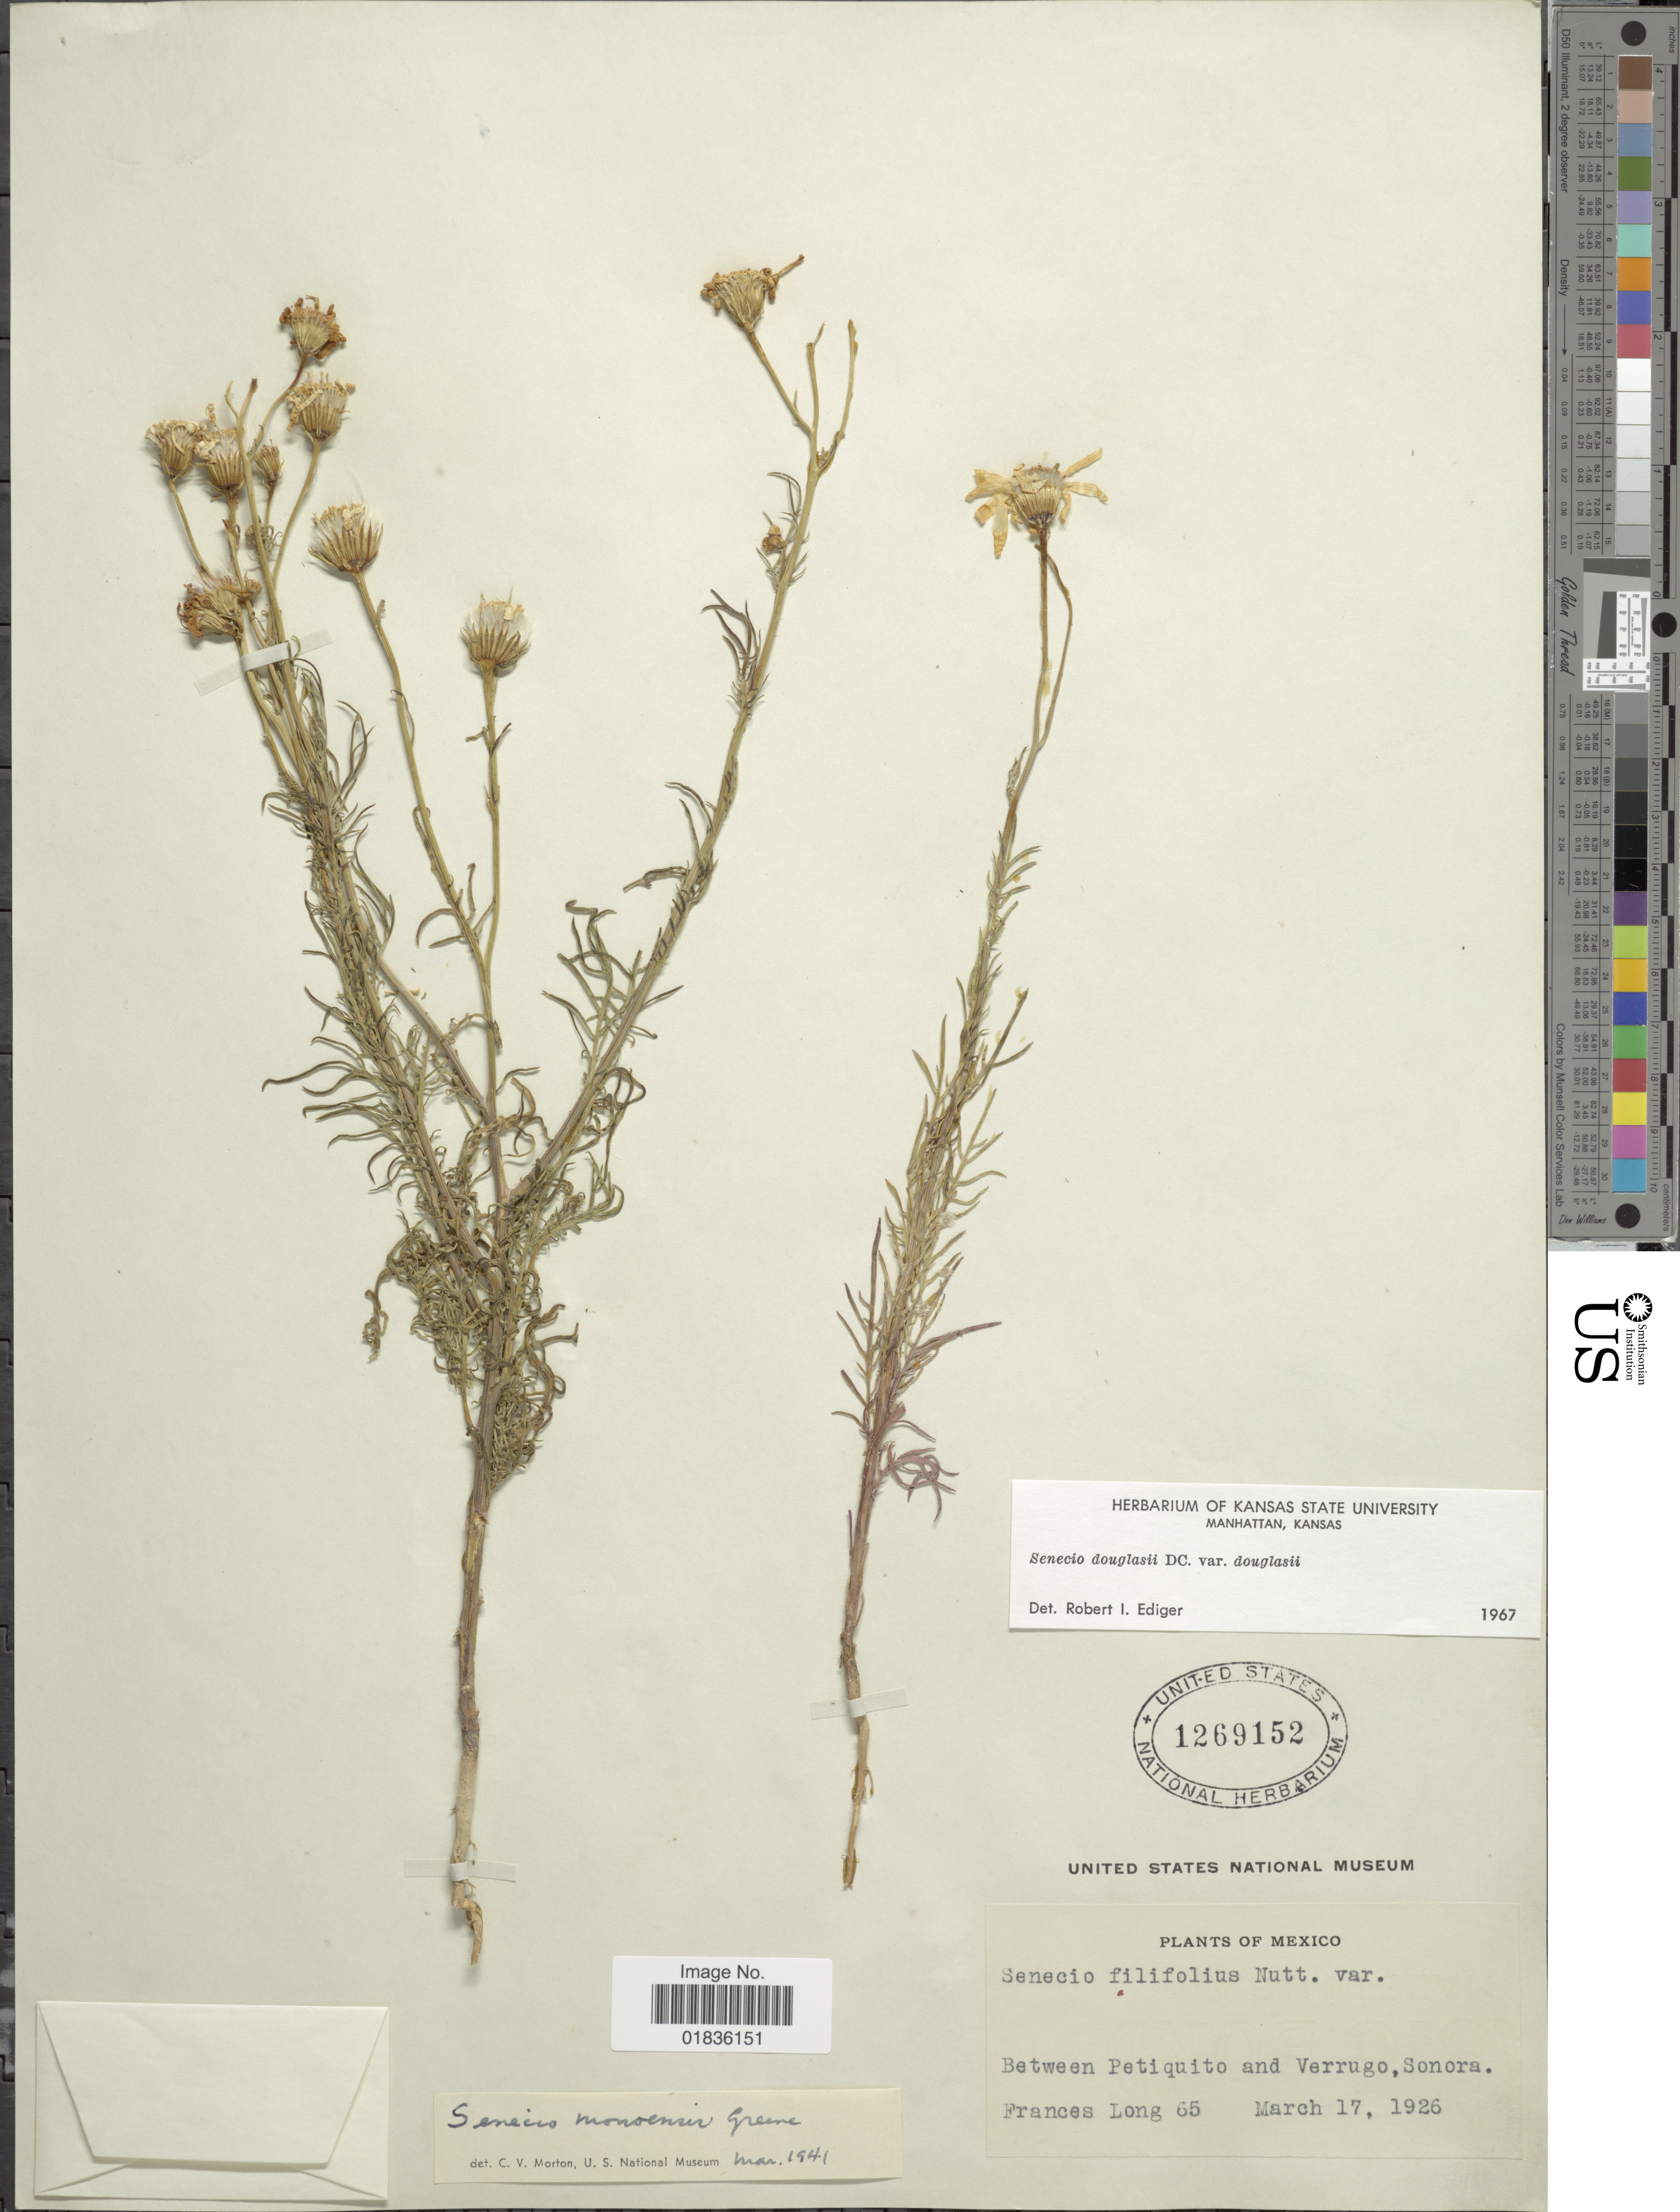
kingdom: Plantae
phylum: Tracheophyta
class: Magnoliopsida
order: Asterales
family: Asteraceae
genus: Senecio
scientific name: Senecio flaccidus var. douglasii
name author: (DC.) B.L. Turner & T.M. Barkley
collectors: F. Long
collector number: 65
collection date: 1926-03-17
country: Mexico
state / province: Sonora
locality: Between Petiquito and Verrugo.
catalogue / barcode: US 1269152